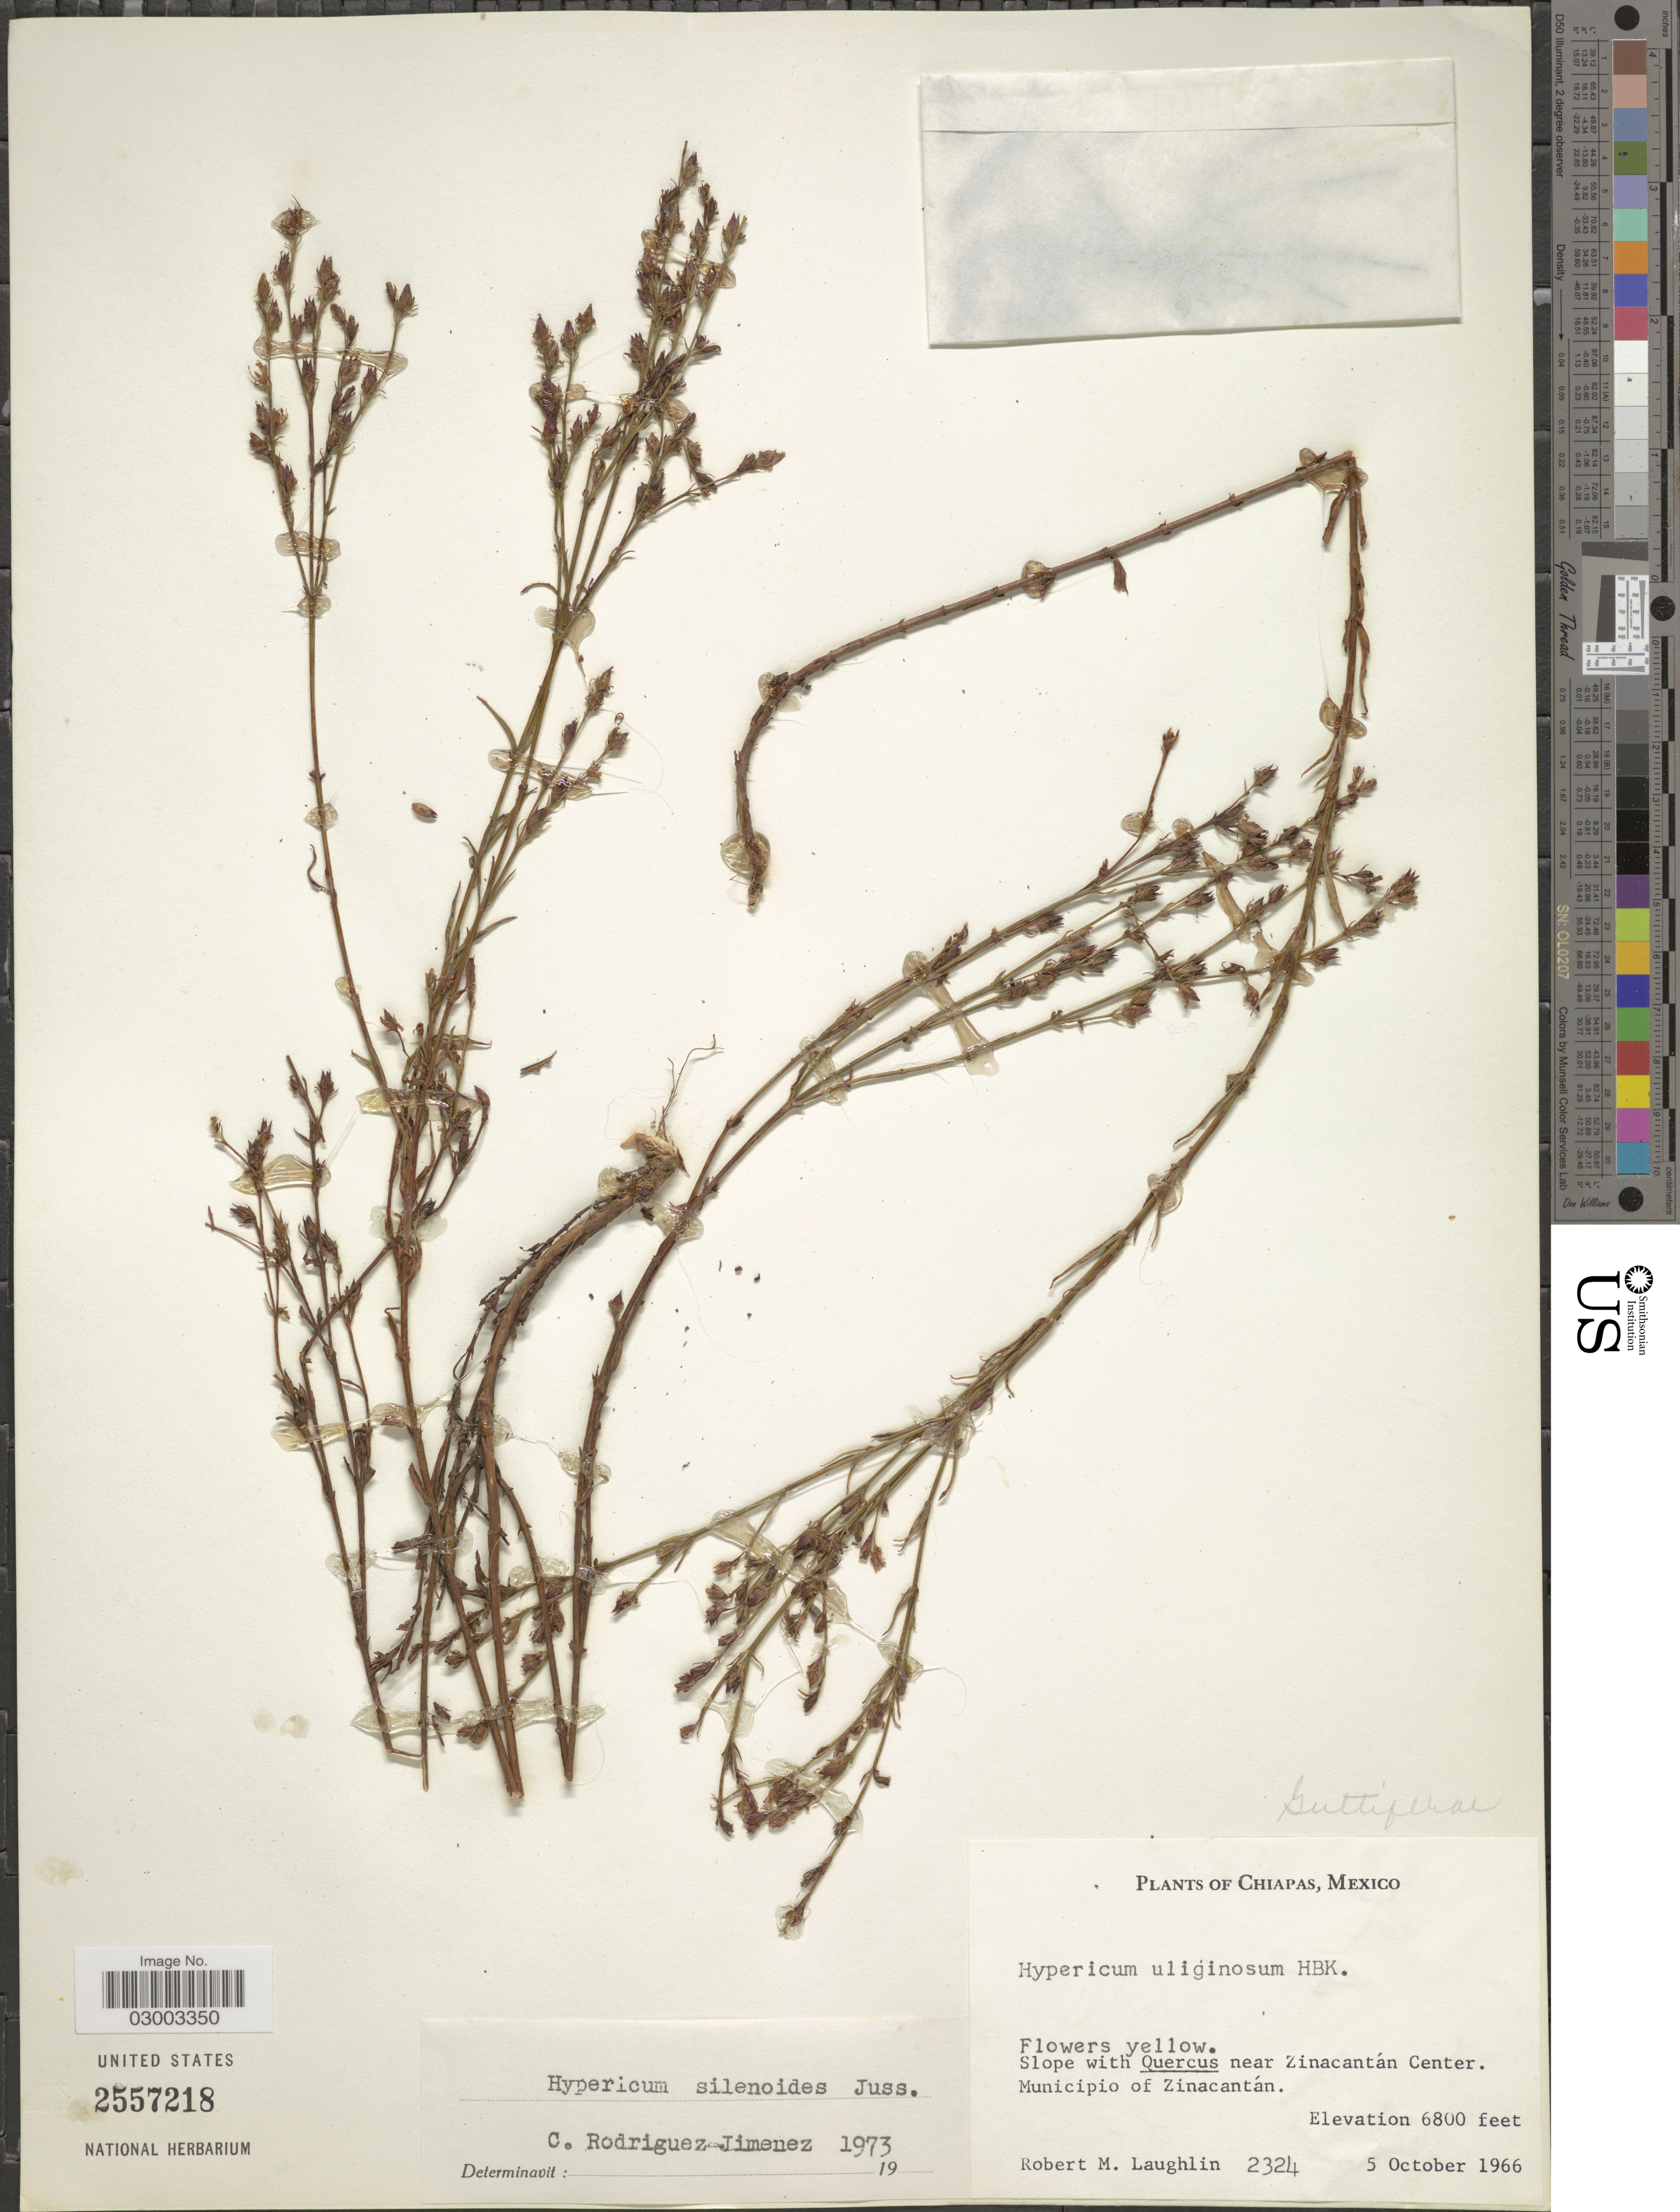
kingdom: Plantae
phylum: Tracheophyta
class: Magnoliopsida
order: Malpighiales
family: Hypericaceae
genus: Hypericum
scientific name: Hypericum silenoides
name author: Juss.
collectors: R. M. Laughlin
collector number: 2324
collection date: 1966-10-05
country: Mexico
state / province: Chiapas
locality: Slope with Quercus near Zinacantán Center. Municipio of Zinacantán.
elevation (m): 2073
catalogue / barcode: US 2557218